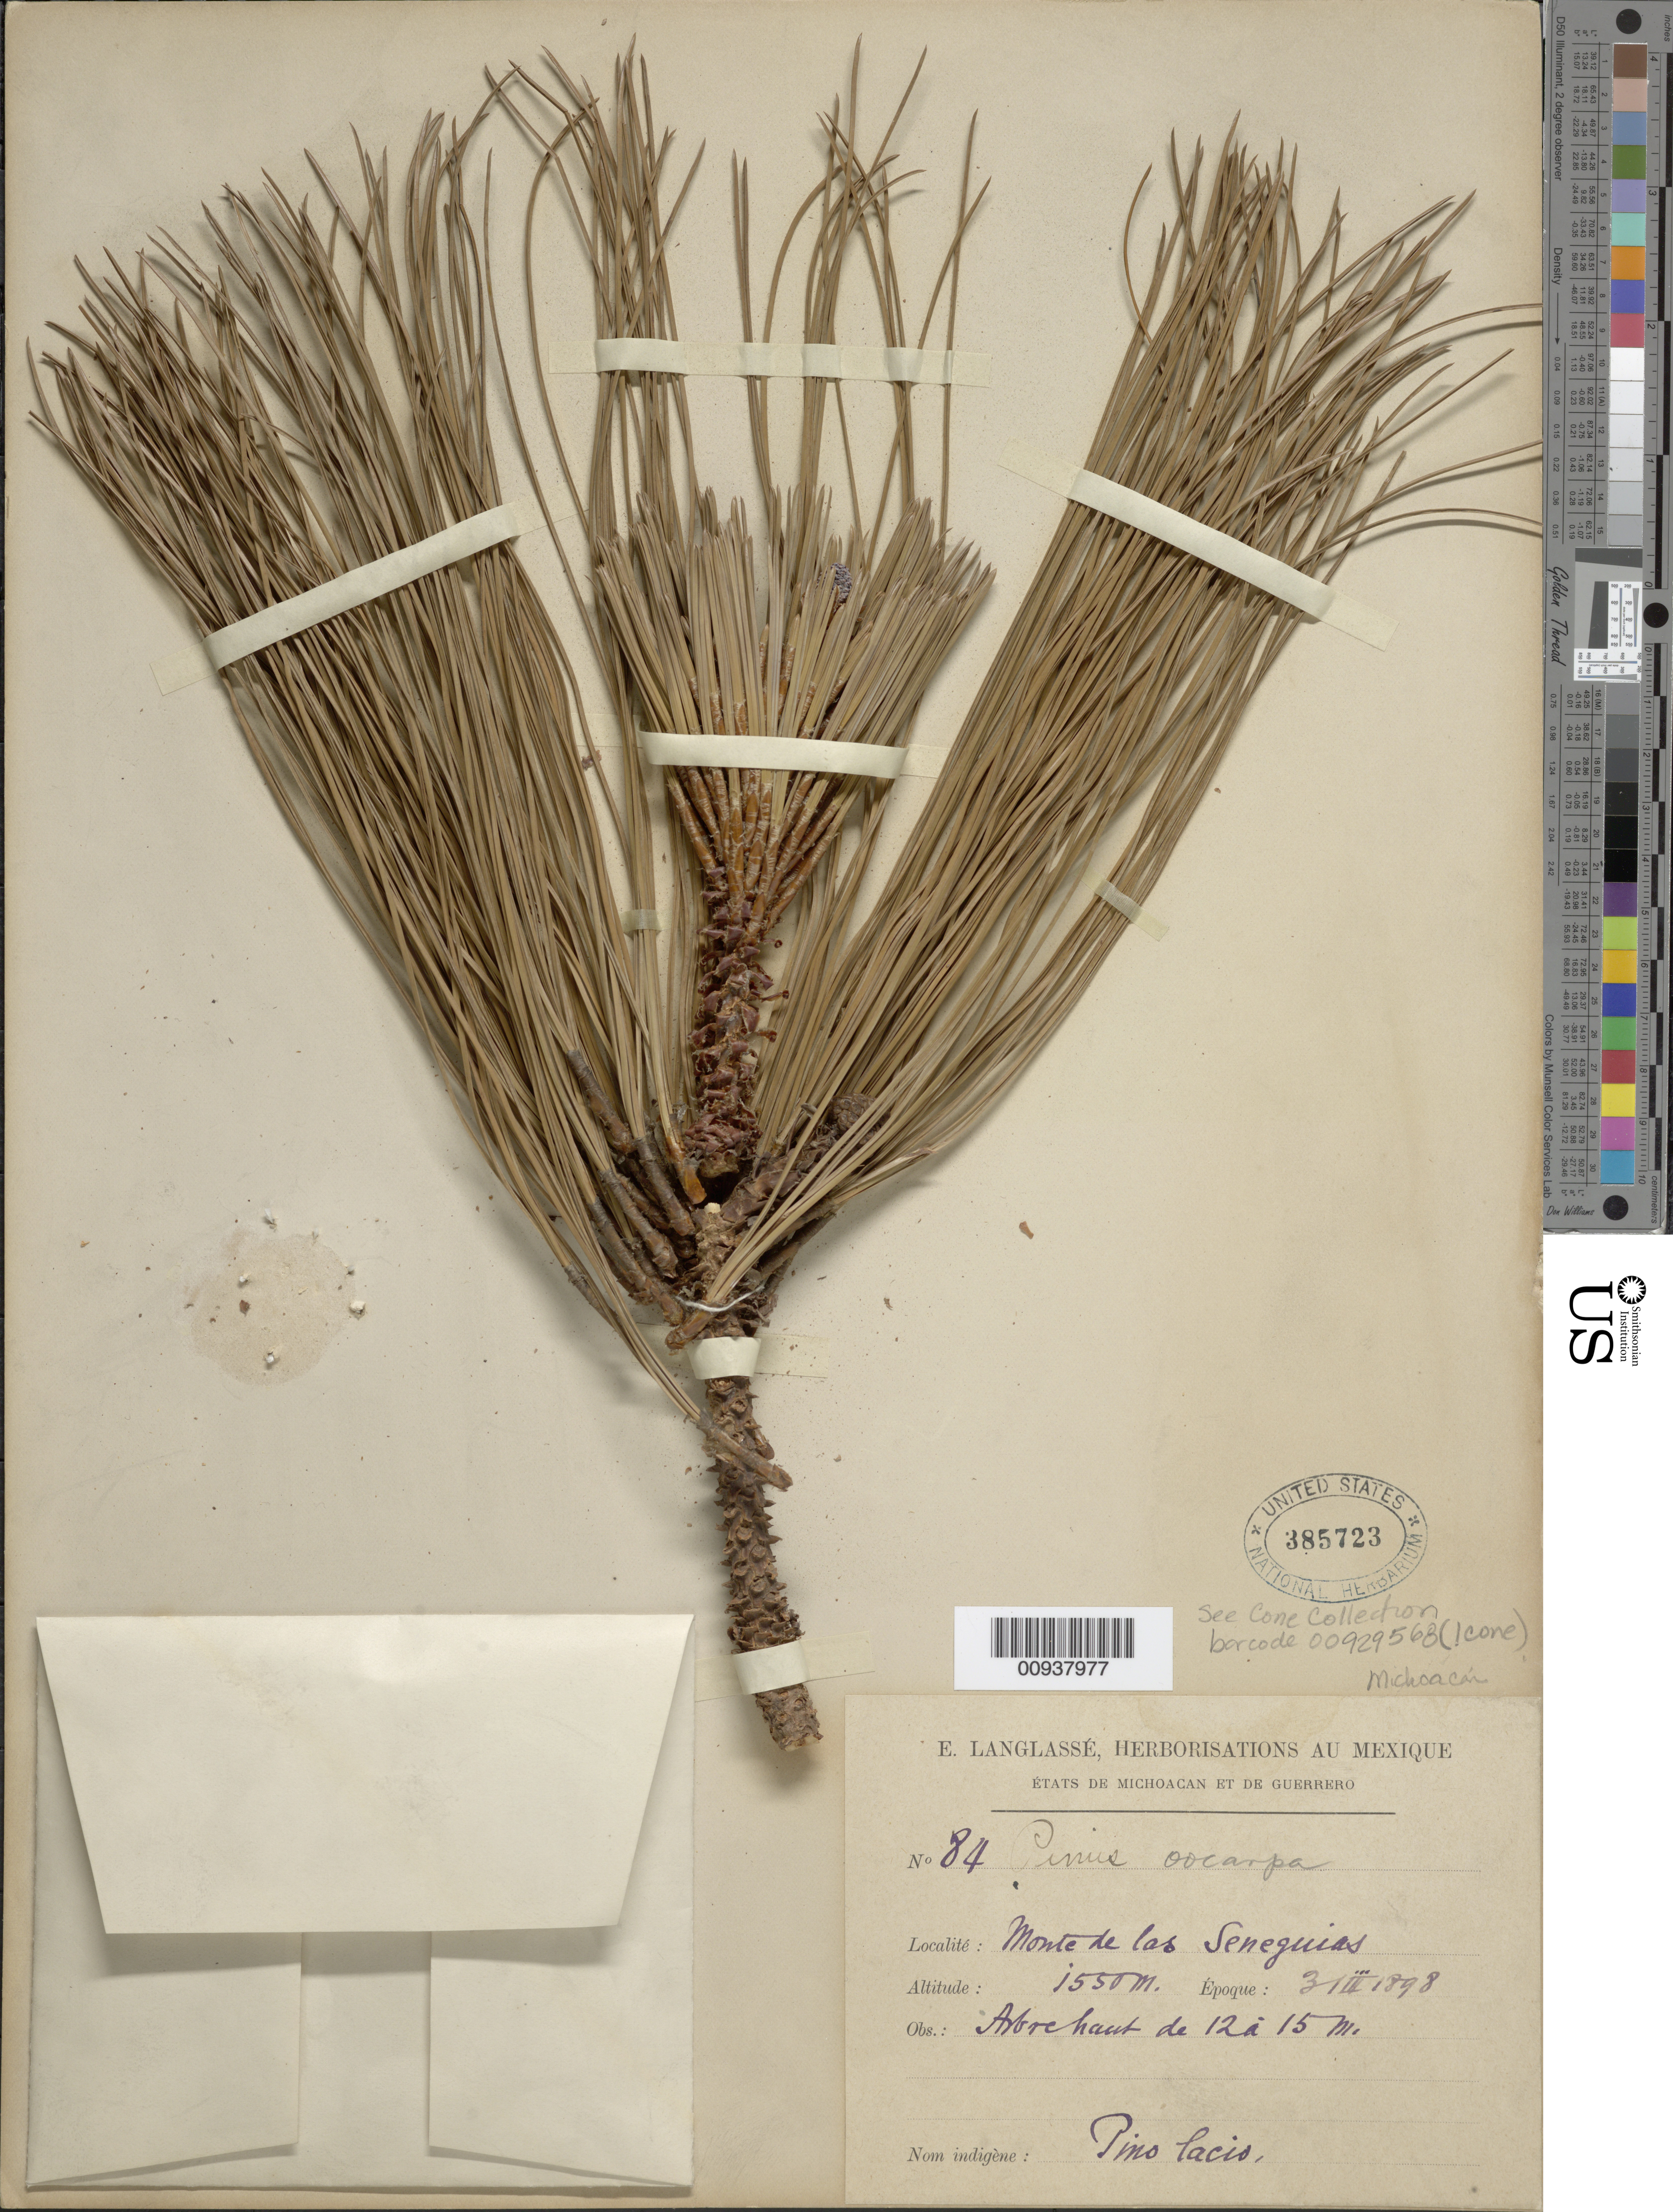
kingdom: Plantae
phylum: Tracheophyta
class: Pinopsida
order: Pinales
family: Pinaceae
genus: Pinus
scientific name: Pinus oocarpa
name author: Schiede ex Schltdl.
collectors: E. Langlassé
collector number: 84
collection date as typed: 31 Mar 1898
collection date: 1898-03-31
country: Mexico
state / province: Michoacán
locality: Monte de las Seneguias.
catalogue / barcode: US 385723